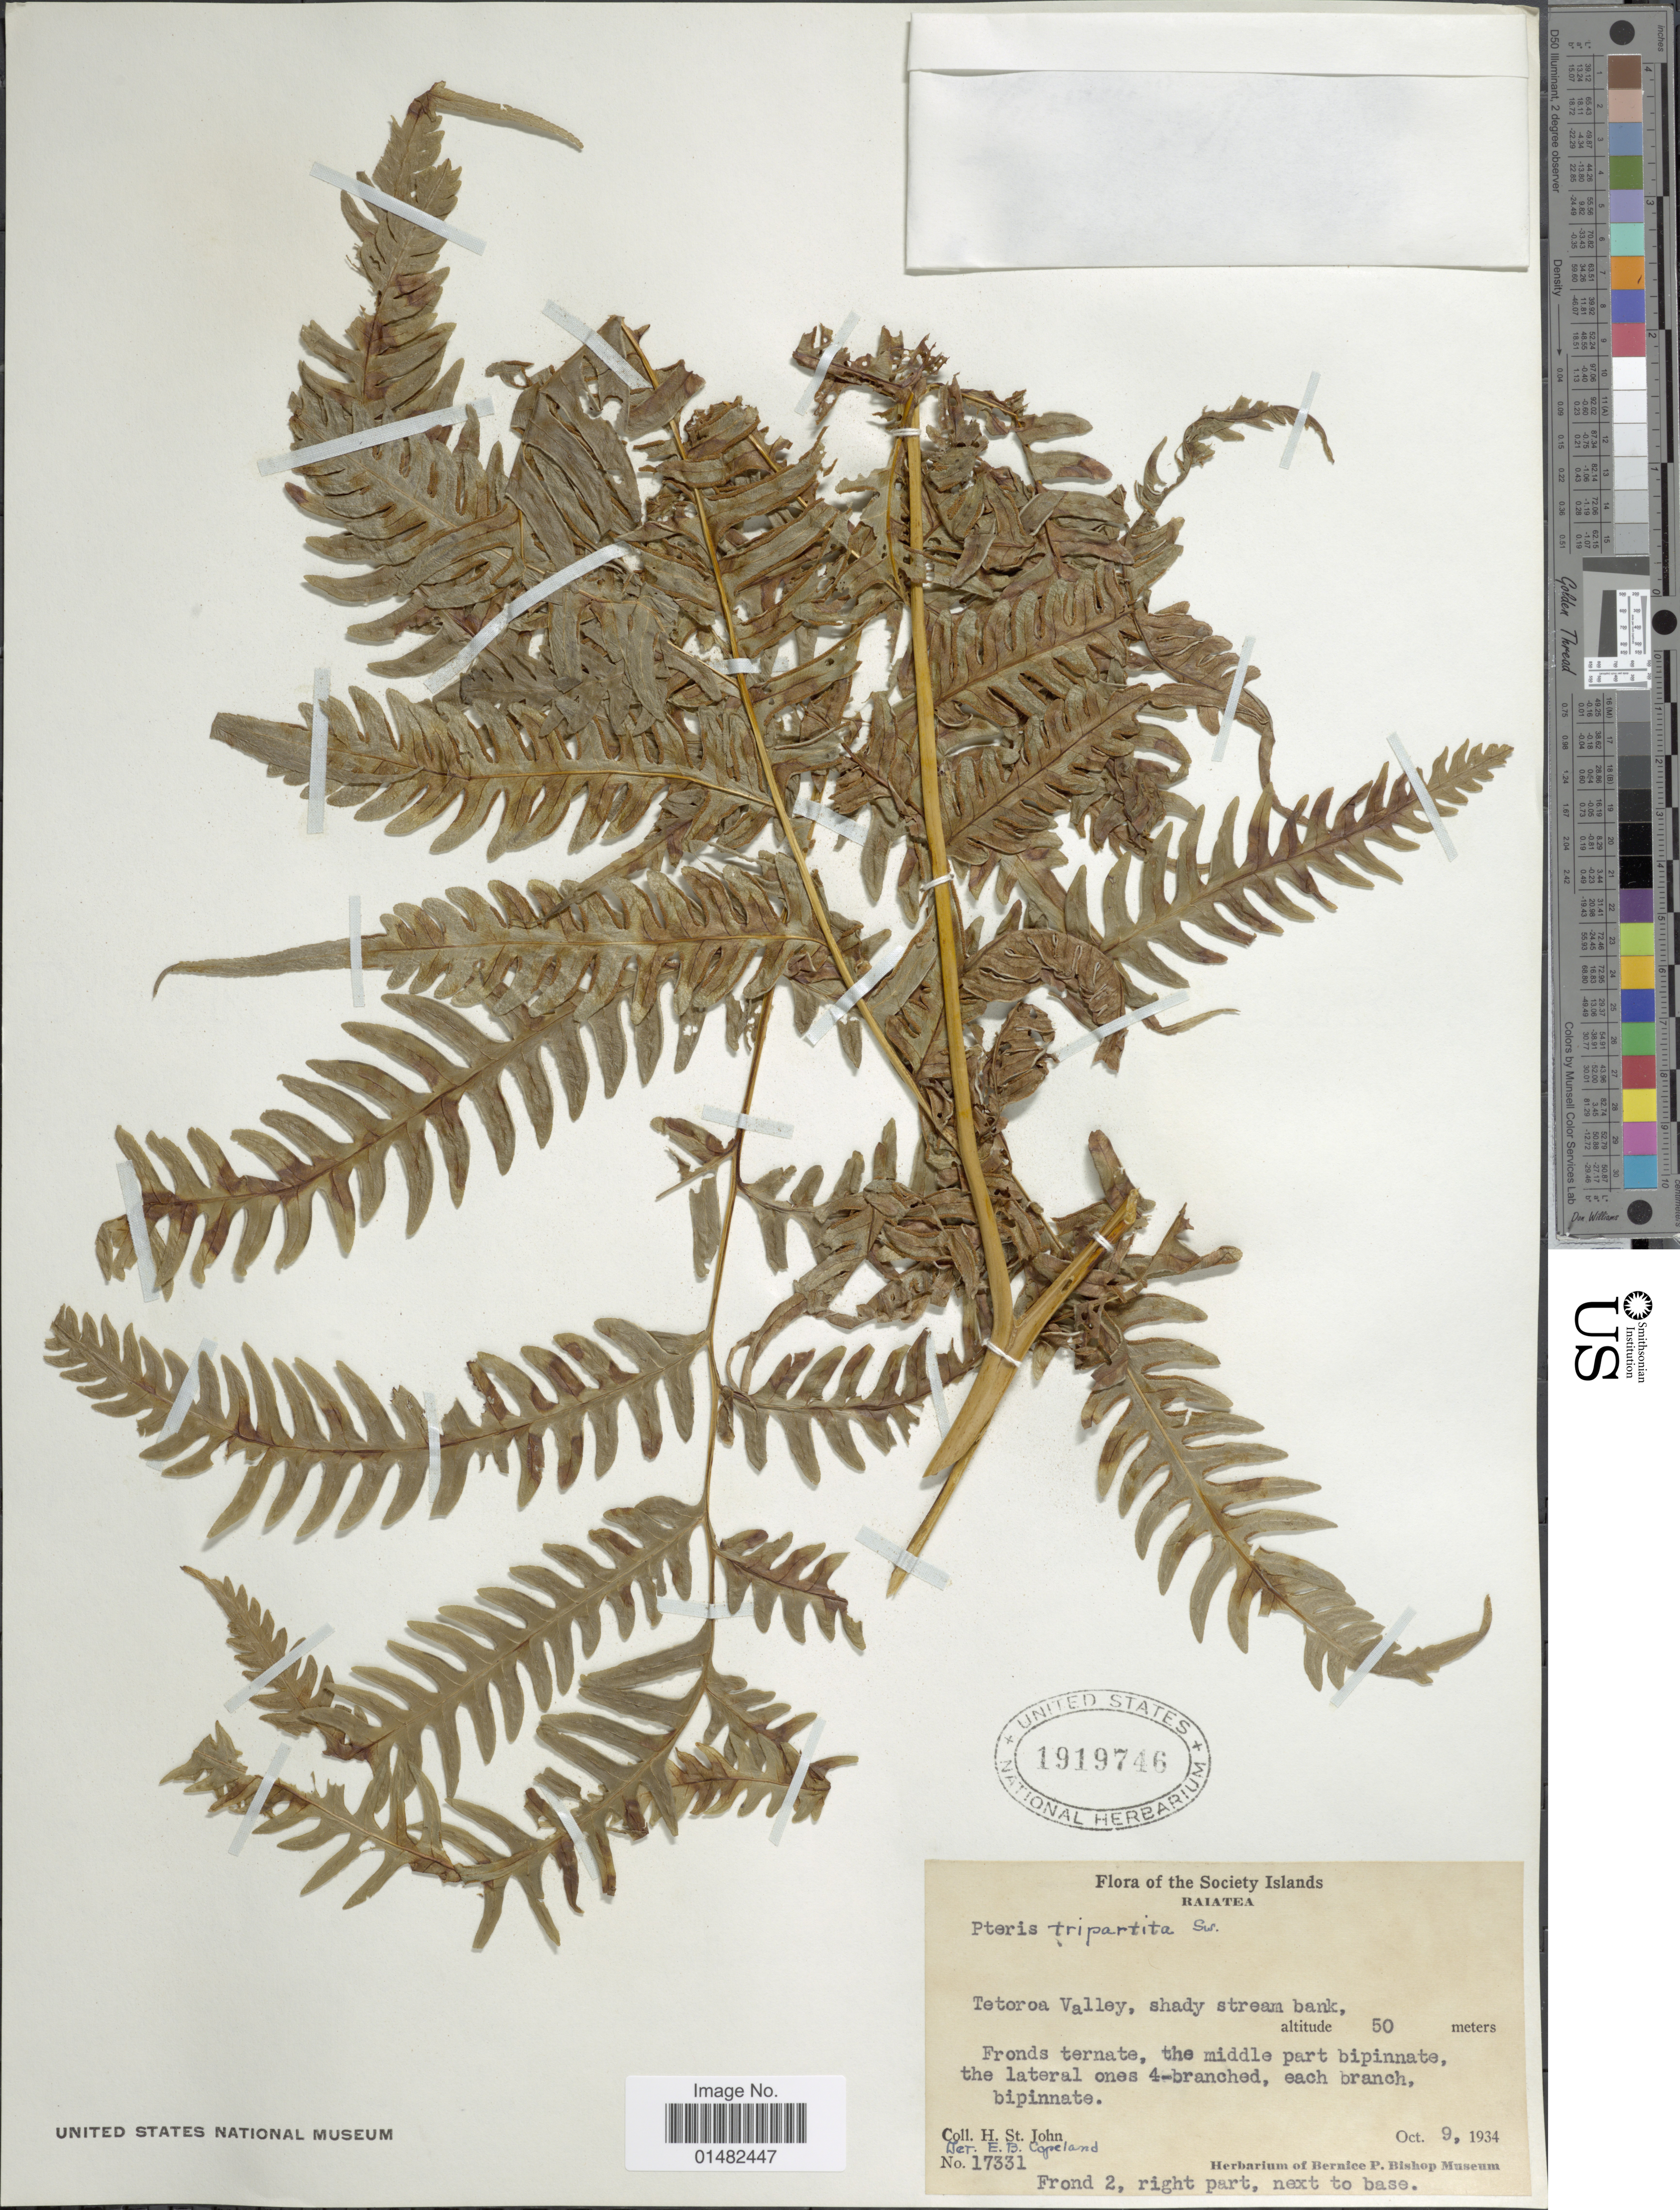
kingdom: Plantae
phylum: Tracheophyta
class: Polypodiopsida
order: Polypodiales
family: Pteridaceae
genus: Pteris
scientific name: Pteris tripartita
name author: Sw.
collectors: H. St. John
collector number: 17331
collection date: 1934-10-09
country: French Polynesia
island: Raiatea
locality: Society Islands, Raiatea. Tetoroa Valley, shady stream bank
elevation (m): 50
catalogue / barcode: US 1919746